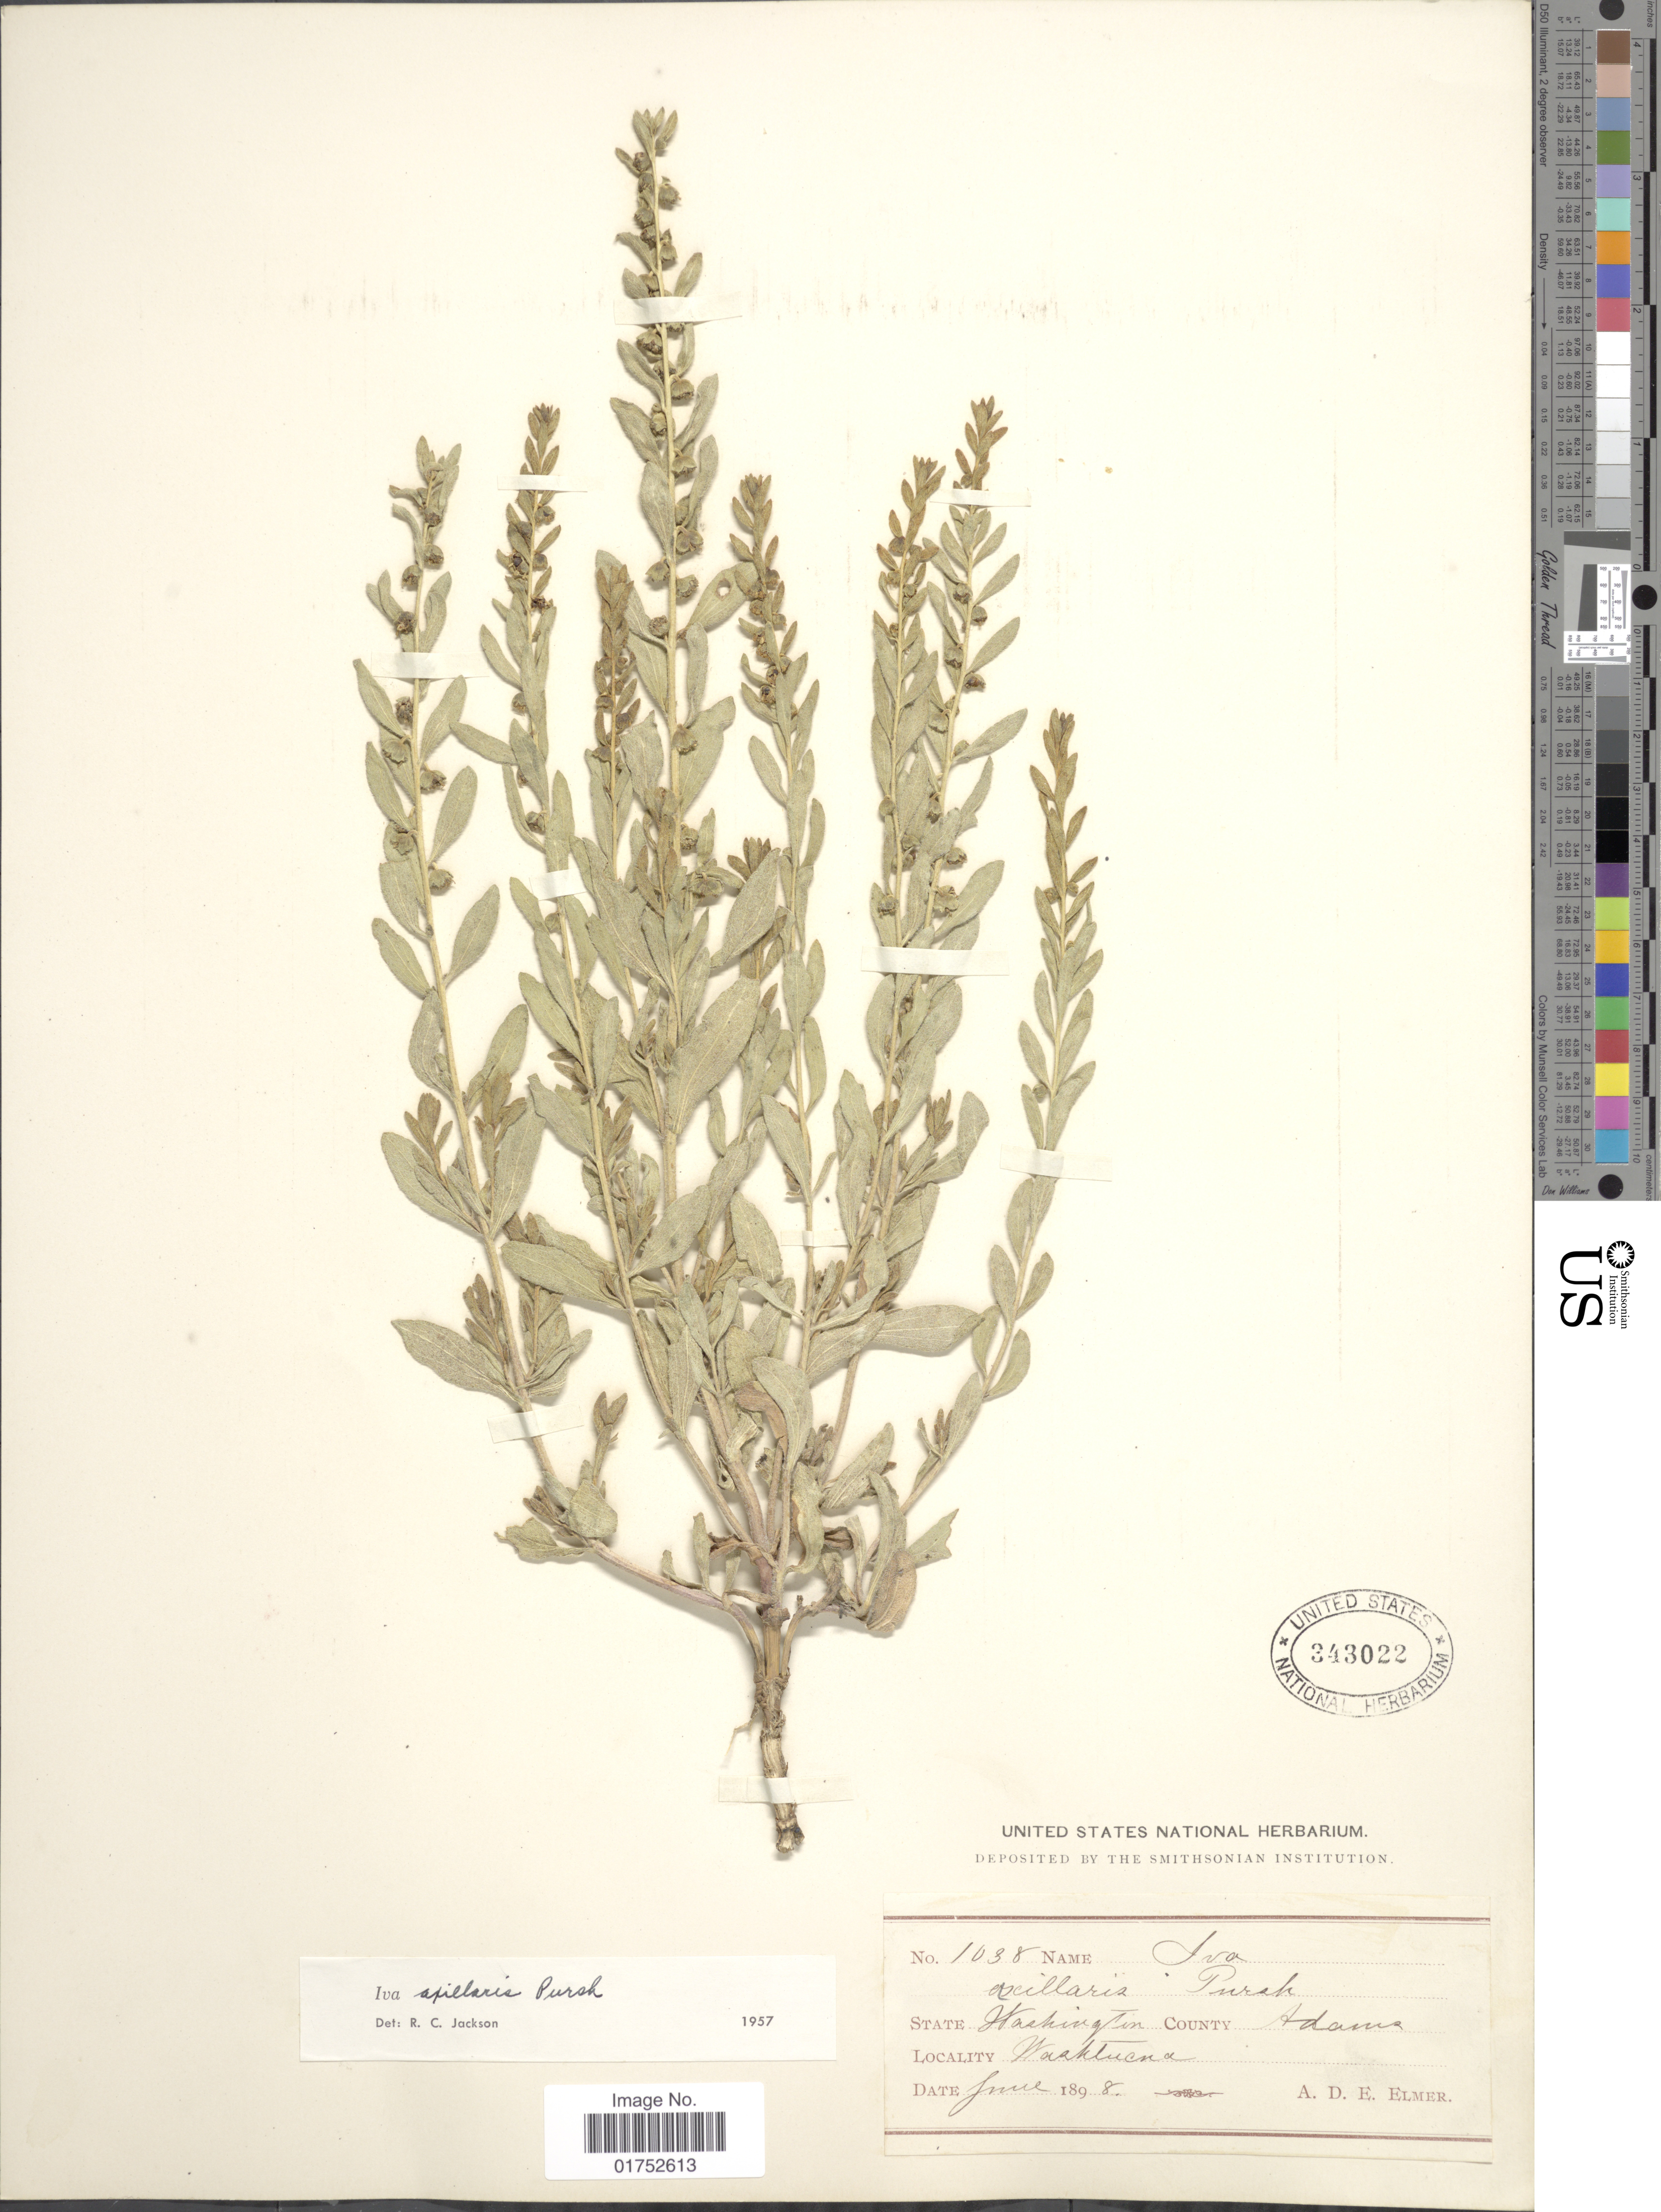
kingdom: Plantae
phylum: Tracheophyta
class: Magnoliopsida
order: Asterales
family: Asteraceae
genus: Iva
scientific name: Iva axillaris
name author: Pursh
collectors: A. D. E. Elmer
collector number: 1038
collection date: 1898-06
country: United States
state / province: Washington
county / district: Adams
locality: County Adams, Washtucna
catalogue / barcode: US 343022